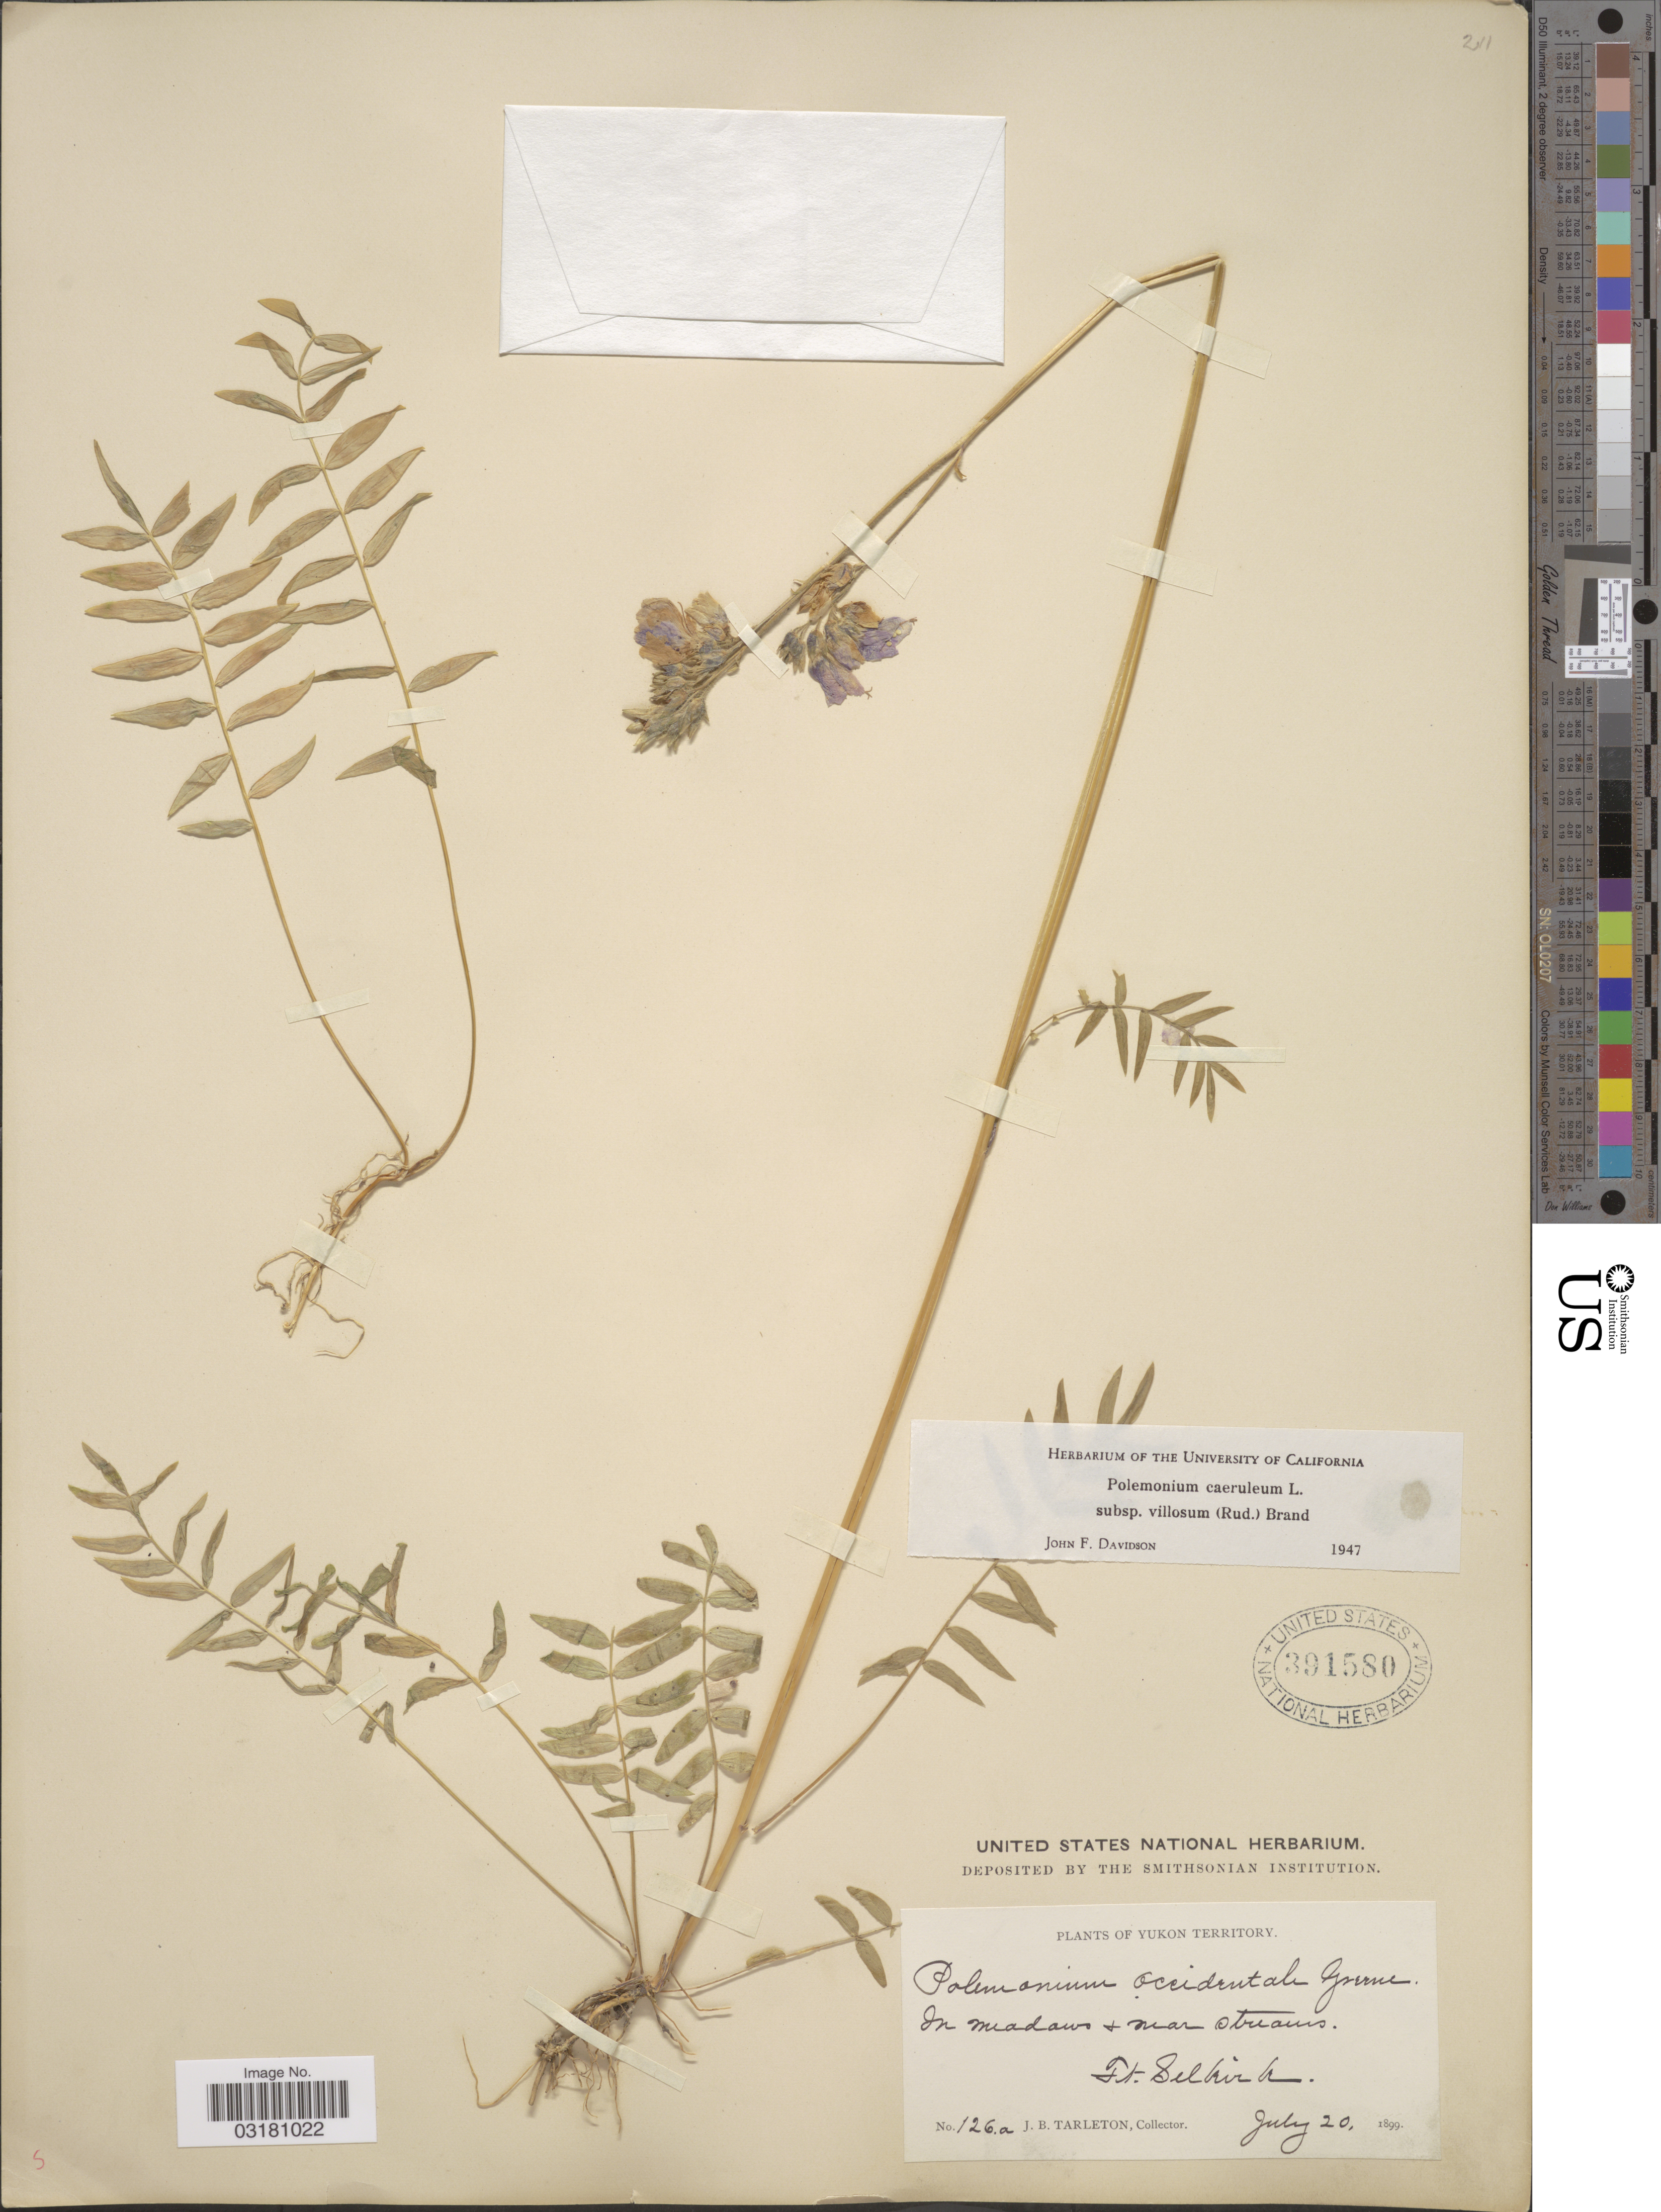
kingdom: Plantae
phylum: Tracheophyta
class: Magnoliopsida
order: Ericales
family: Polemoniaceae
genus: Polemonium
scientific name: Polemonium caeruleum subsp. villosum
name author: (Rudolph ex Georgi) Brand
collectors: J. Tarleton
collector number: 126a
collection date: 1899-07-20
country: Canada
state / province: Yukon Territory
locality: Yukon Territory. In meadows + near streams. Ft. Selkirk.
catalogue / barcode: US 391580